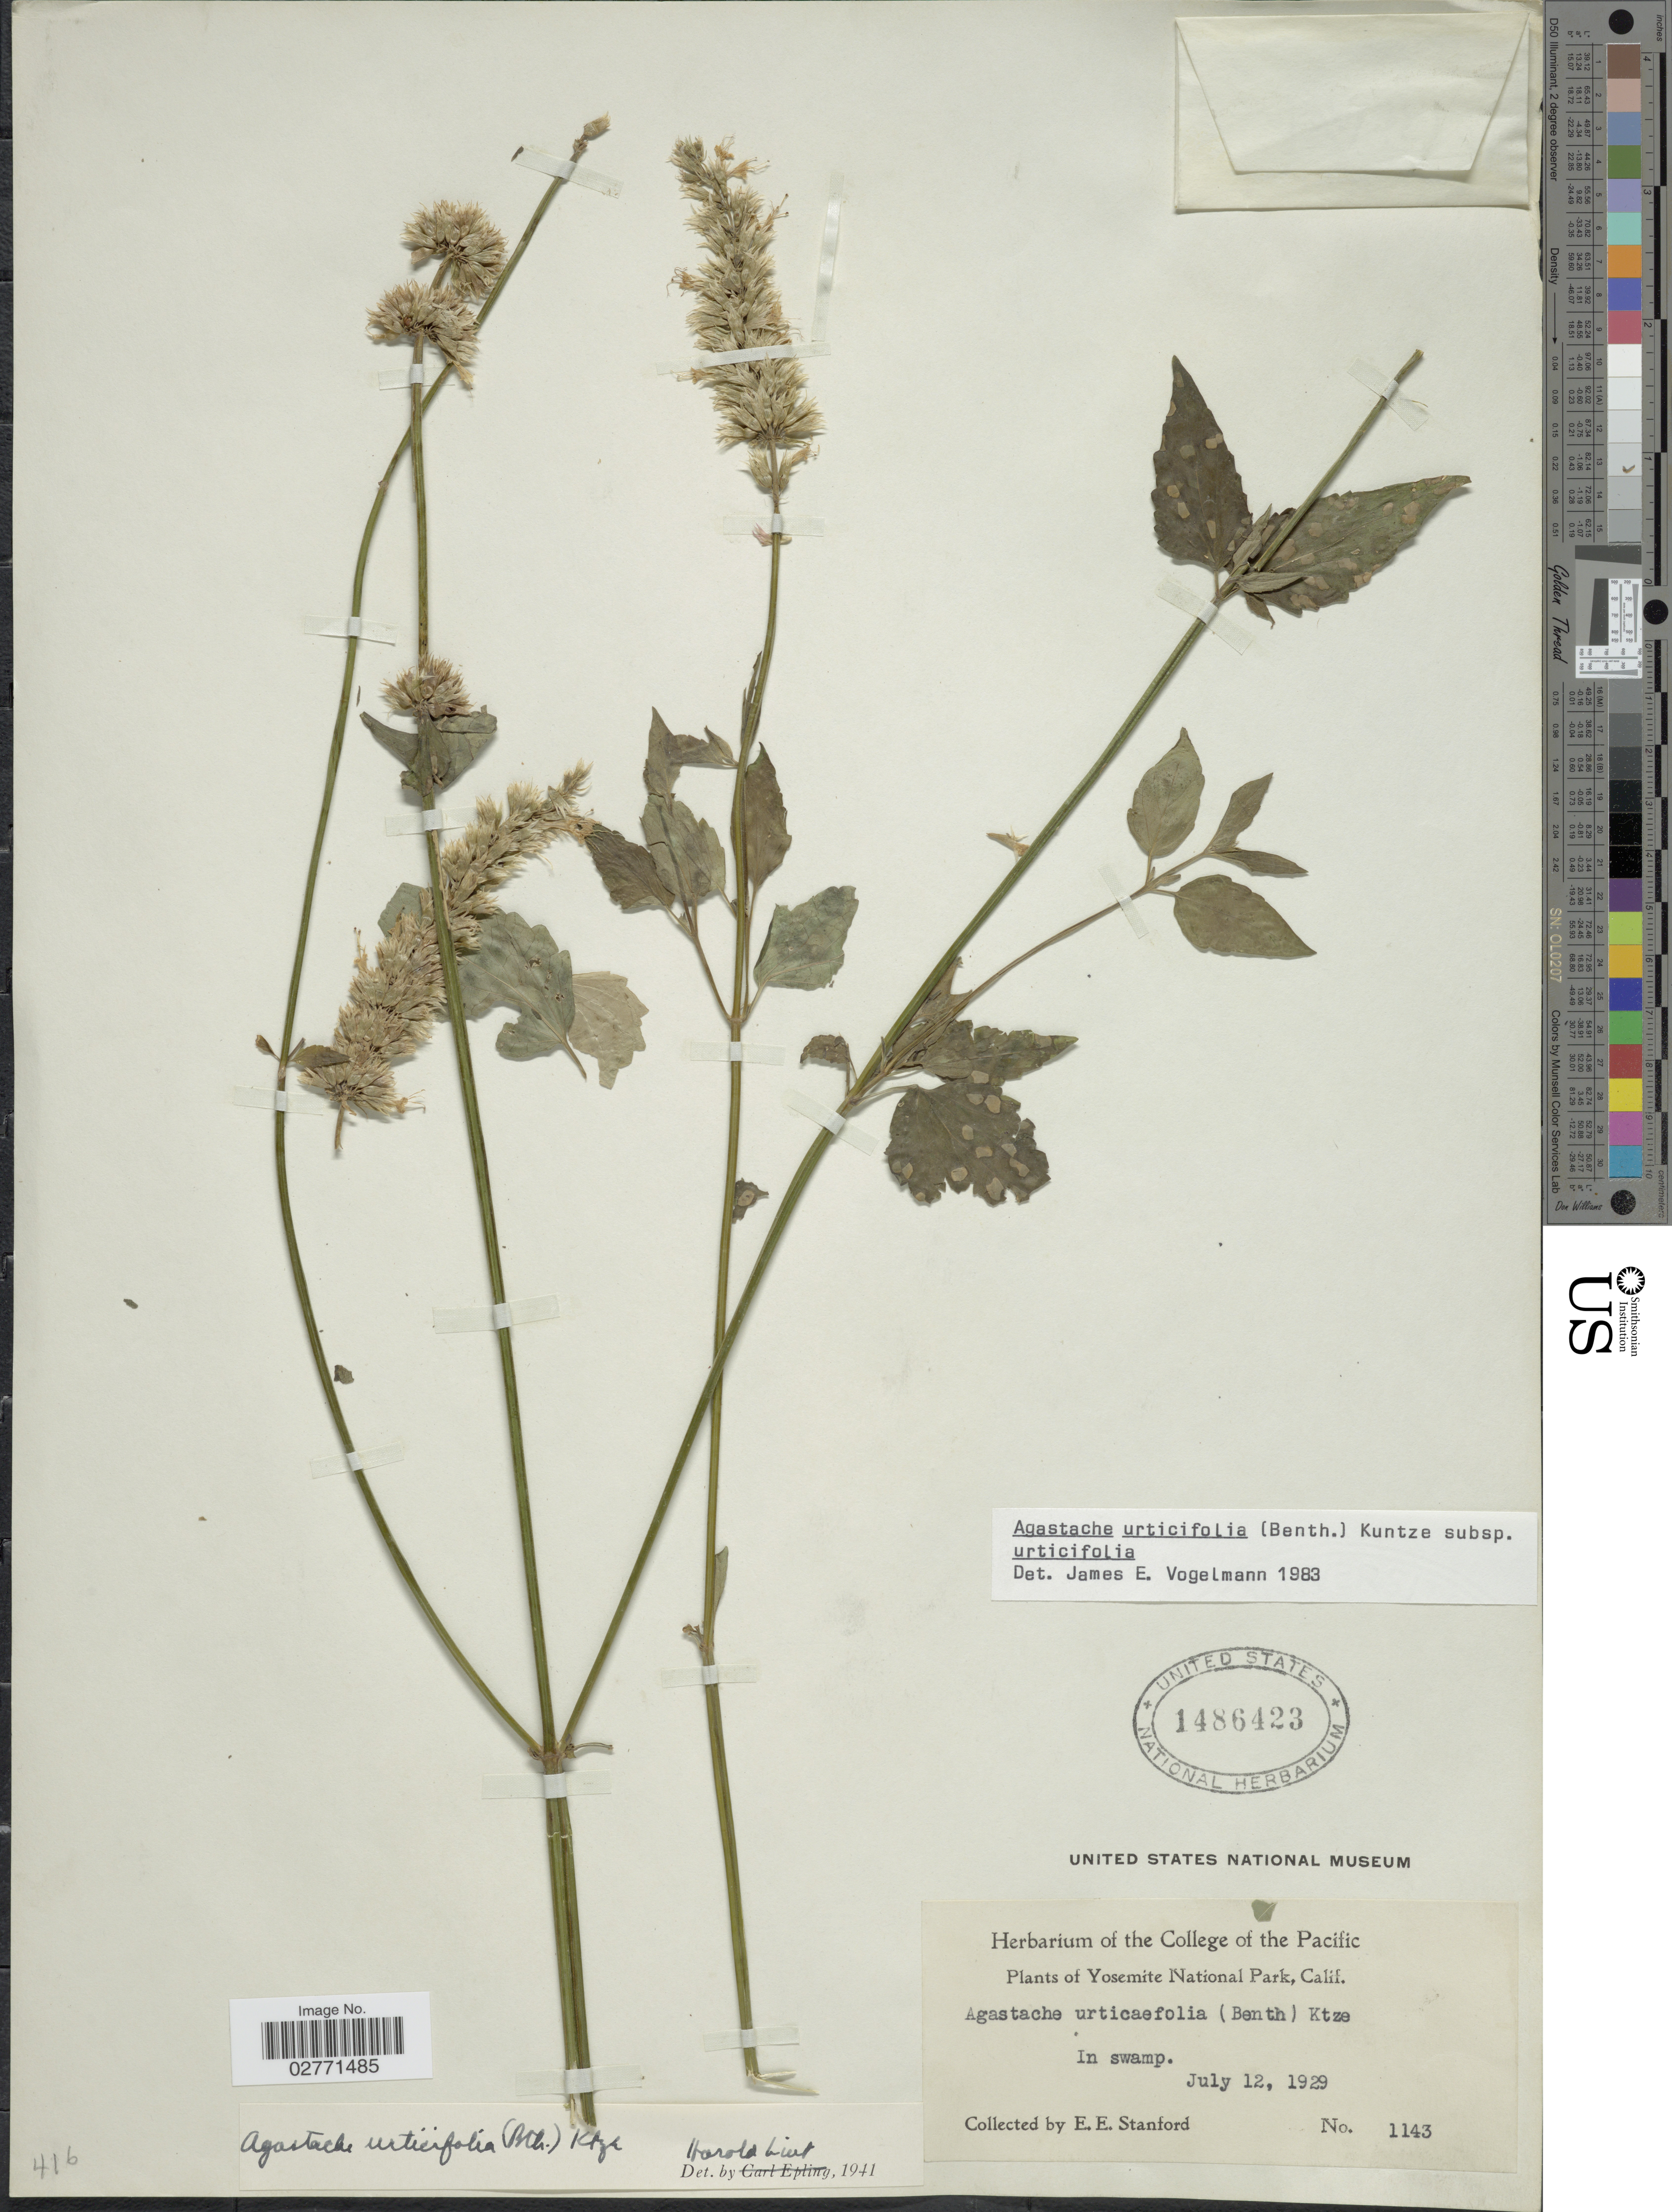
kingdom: Plantae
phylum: Tracheophyta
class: Magnoliopsida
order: Lamiales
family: Lamiaceae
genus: Agastache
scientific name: Agastache urticifolia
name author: (Benth.) Kuntze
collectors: E. Stanford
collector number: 1143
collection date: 1929-07-12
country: United States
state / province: California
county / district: Mariposa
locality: Yosemite National Park. In swamp.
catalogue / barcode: US 1486423